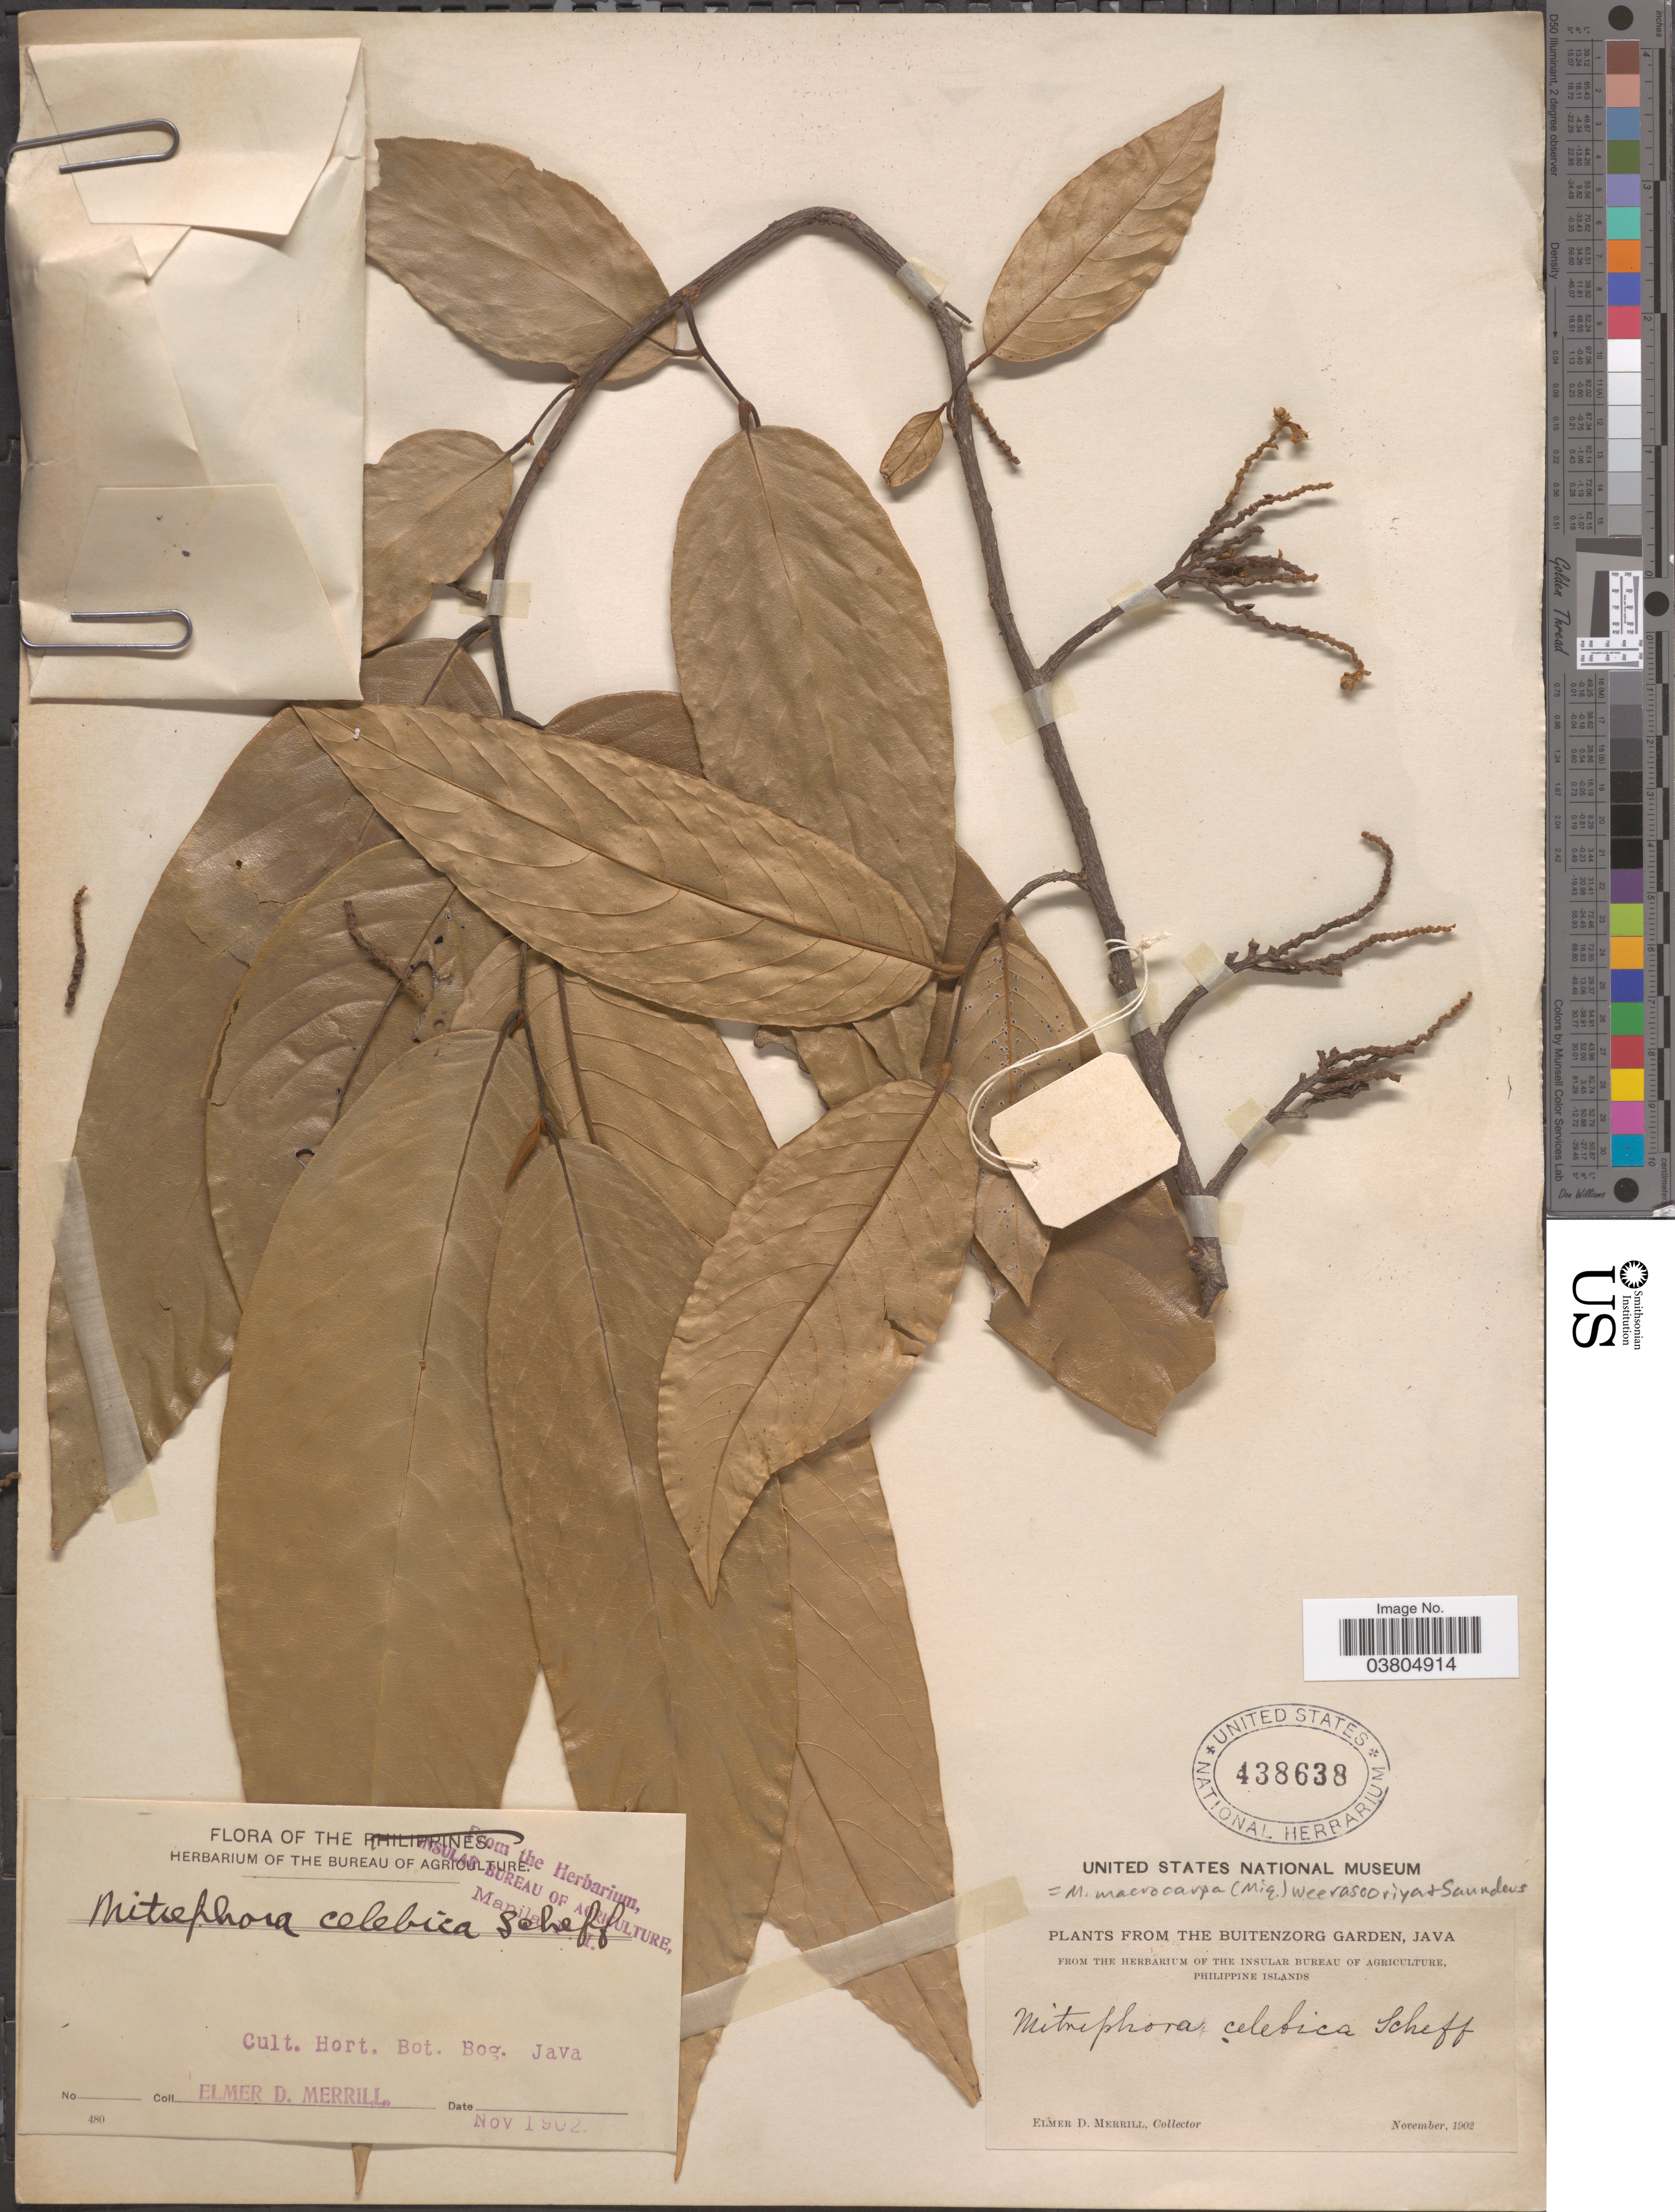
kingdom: Plantae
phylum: Tracheophyta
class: Magnoliopsida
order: Magnoliales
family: Annonaceae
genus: Mitrephora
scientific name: Mitrephora macrocarpa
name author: (Miq.) Weeras. & R.M.K. Saunders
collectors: E. D. Merrill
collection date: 1902-11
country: Indonesia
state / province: Java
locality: Buitenzorg, Garden. Cult. Hort. Bot. Bog.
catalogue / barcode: US 438638